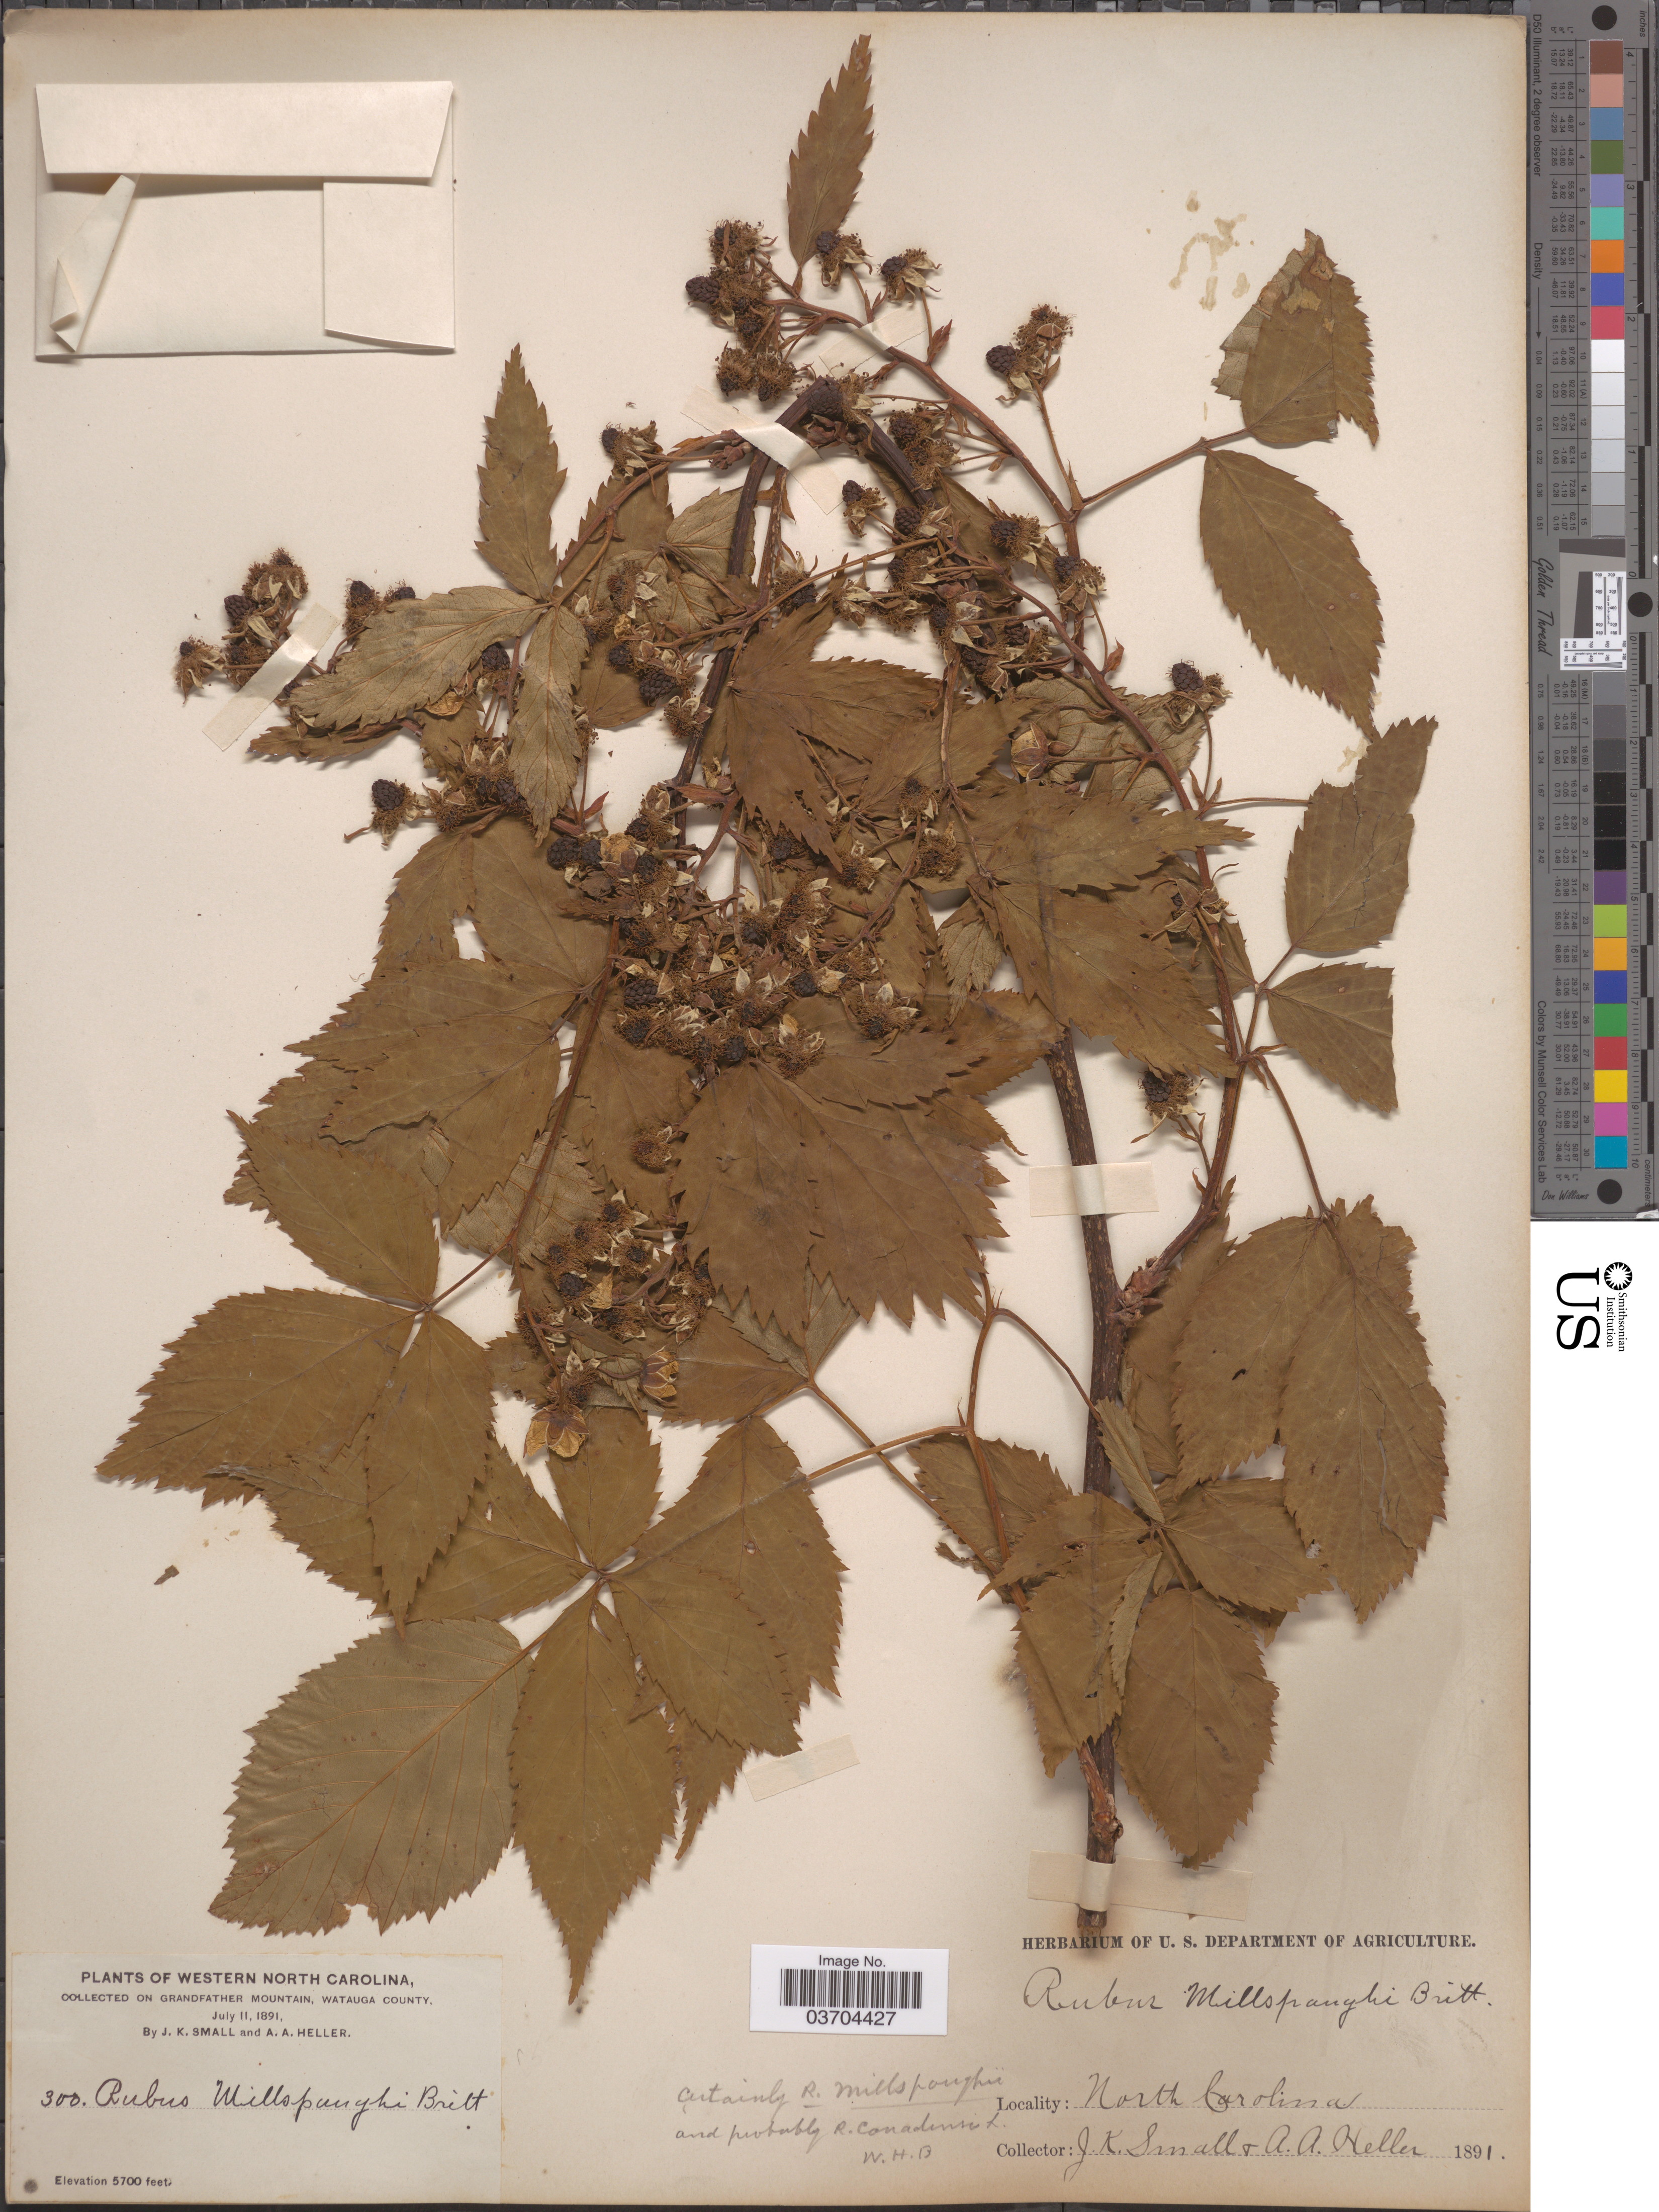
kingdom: Plantae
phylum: Tracheophyta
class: Magnoliopsida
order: Rosales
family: Rosaceae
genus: Rubus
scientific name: Rubus canadensis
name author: L.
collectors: J. K. Small & A. A. Heller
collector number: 300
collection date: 1891-07-11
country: United States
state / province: North Carolina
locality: Western North Carolina, on Grandfather Mountain, Watauga County.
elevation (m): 1737